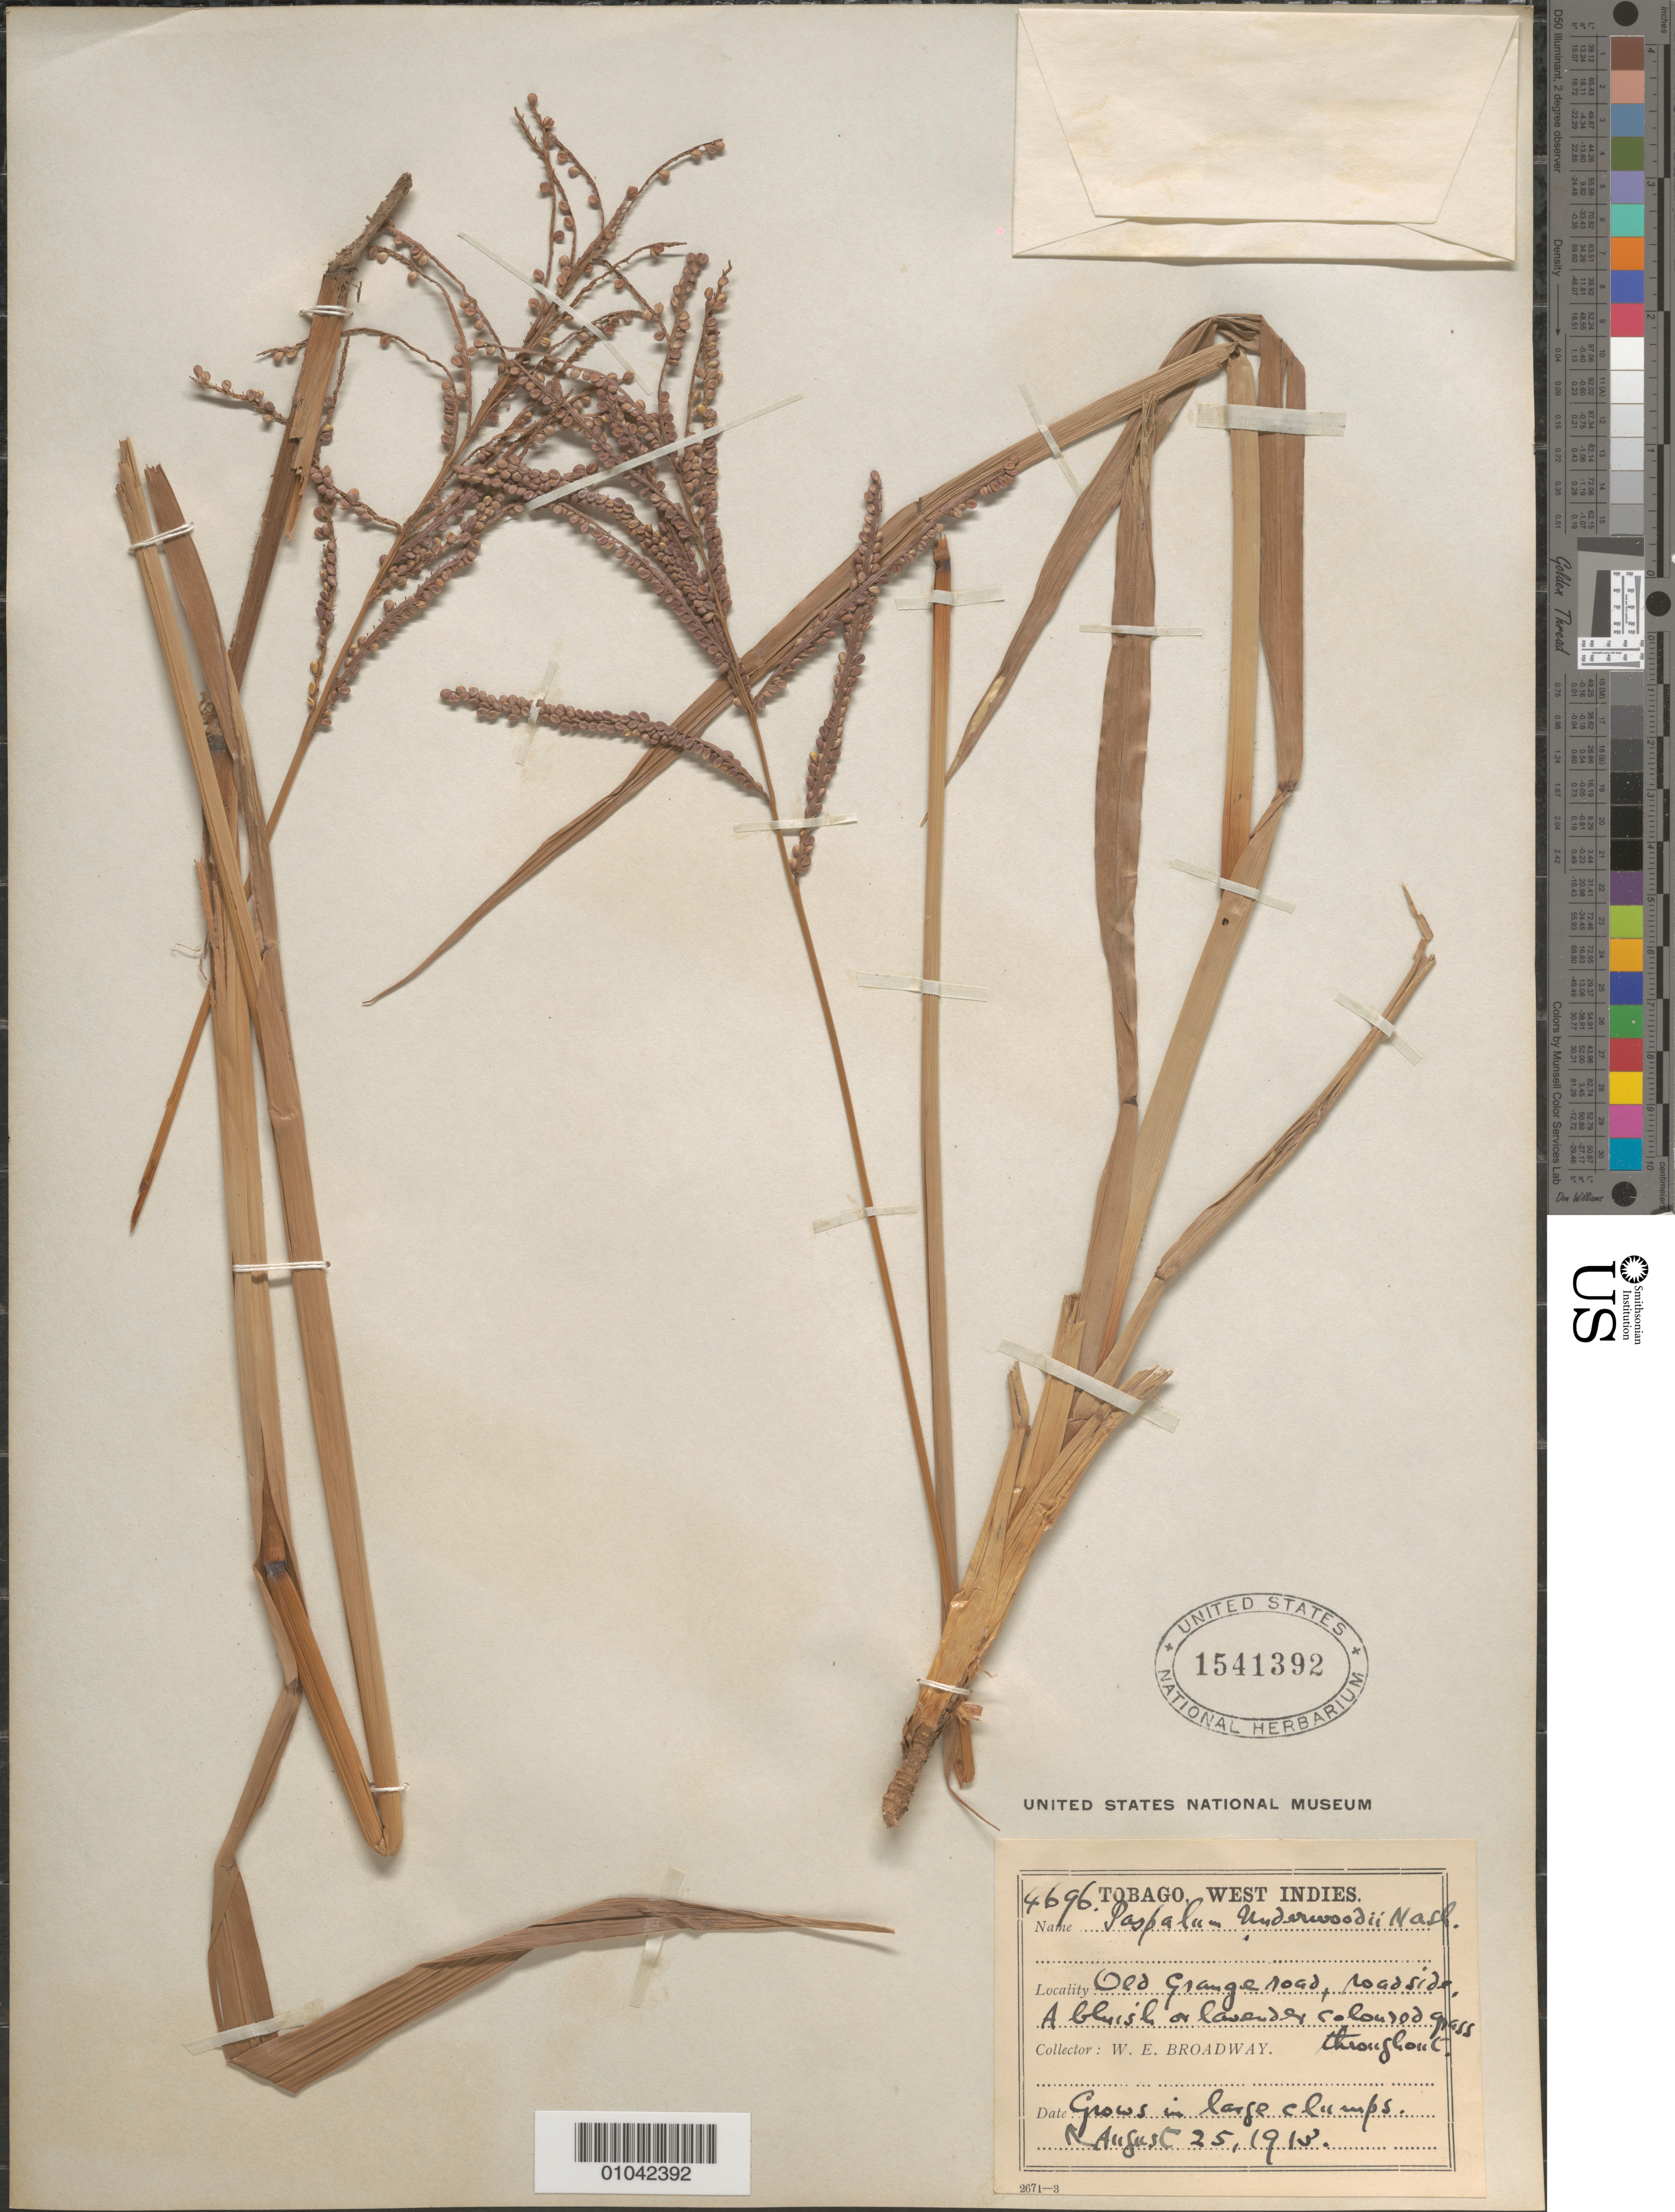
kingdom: Plantae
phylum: Tracheophyta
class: Liliopsida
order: Poales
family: Poaceae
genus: Paspalum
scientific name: Paspalum millegrana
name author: Schrad.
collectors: W. E. Broadway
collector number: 4696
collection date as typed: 25 Aug 1913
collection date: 1913-08-25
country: Trinidad and Tobago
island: Tobago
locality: Old Grange Road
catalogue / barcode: US 1541392